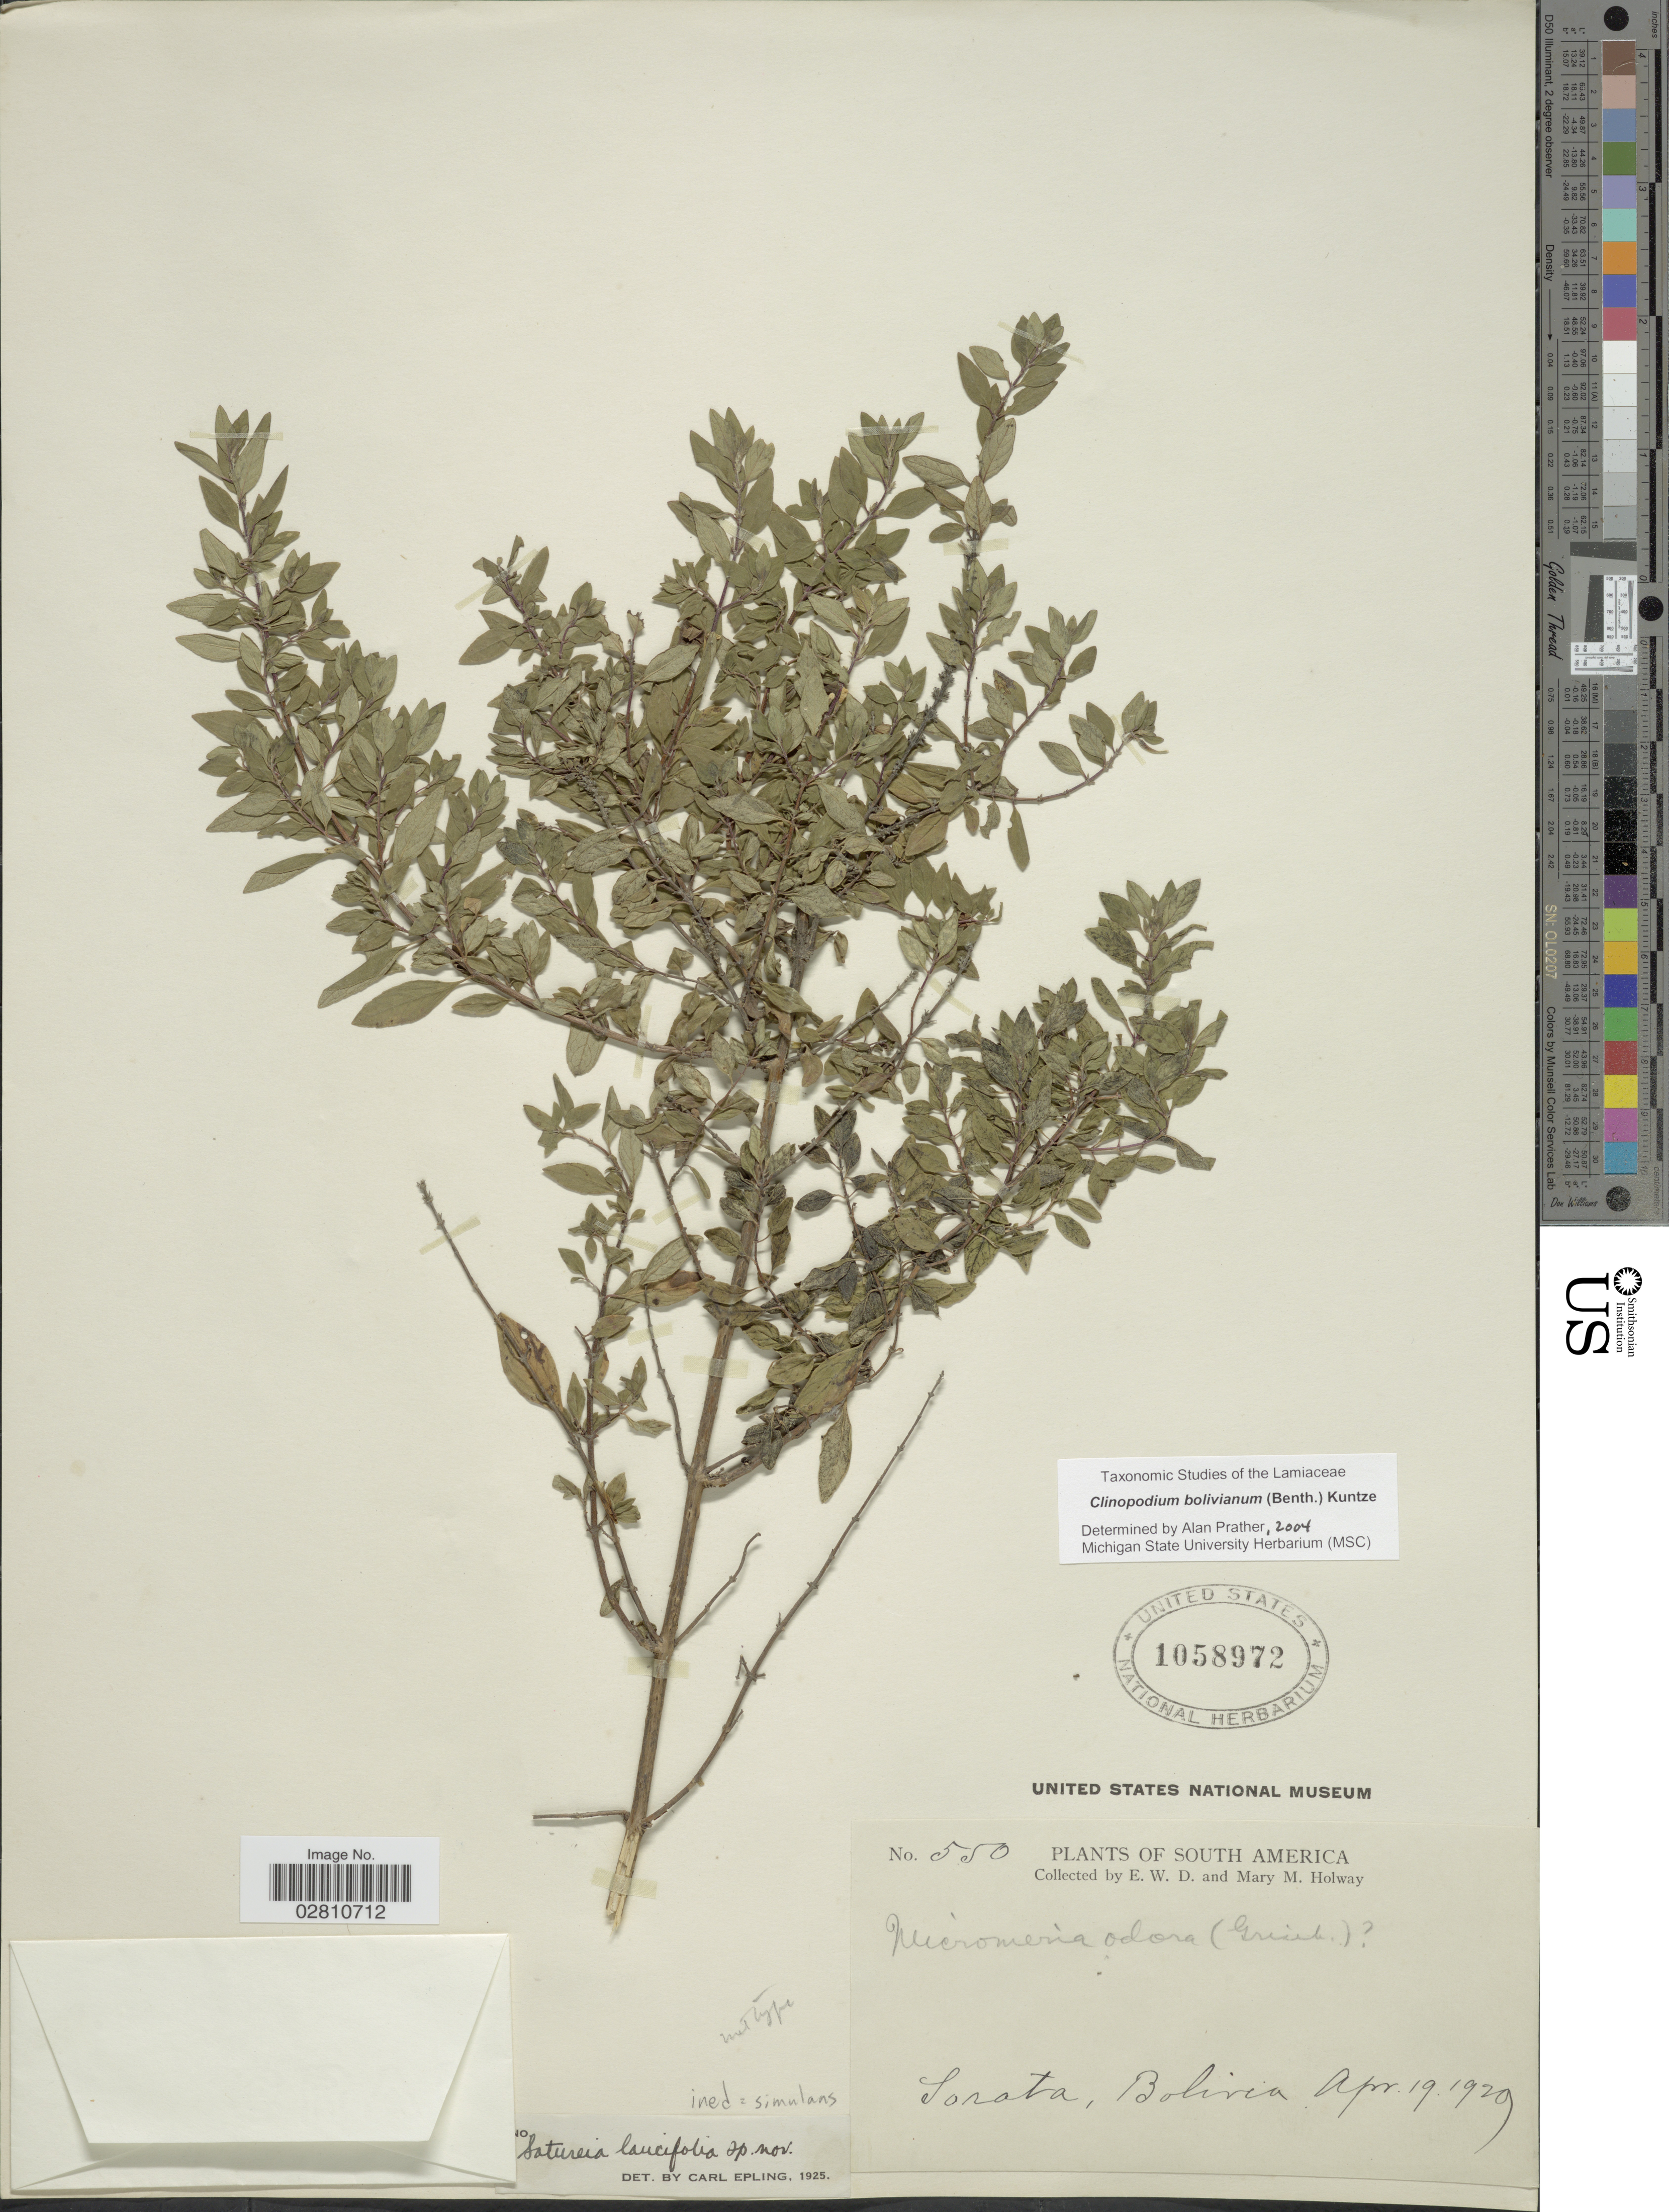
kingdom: Plantae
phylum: Tracheophyta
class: Magnoliopsida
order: Lamiales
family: Lamiaceae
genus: Clinopodium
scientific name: Clinopodium bolivianum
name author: (Benth.) Kuntze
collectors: E. W. D. Holway & M. M. Holway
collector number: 550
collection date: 1929-04-19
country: Bolivia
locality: Sorata, Bolivia.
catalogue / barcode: US 1058972